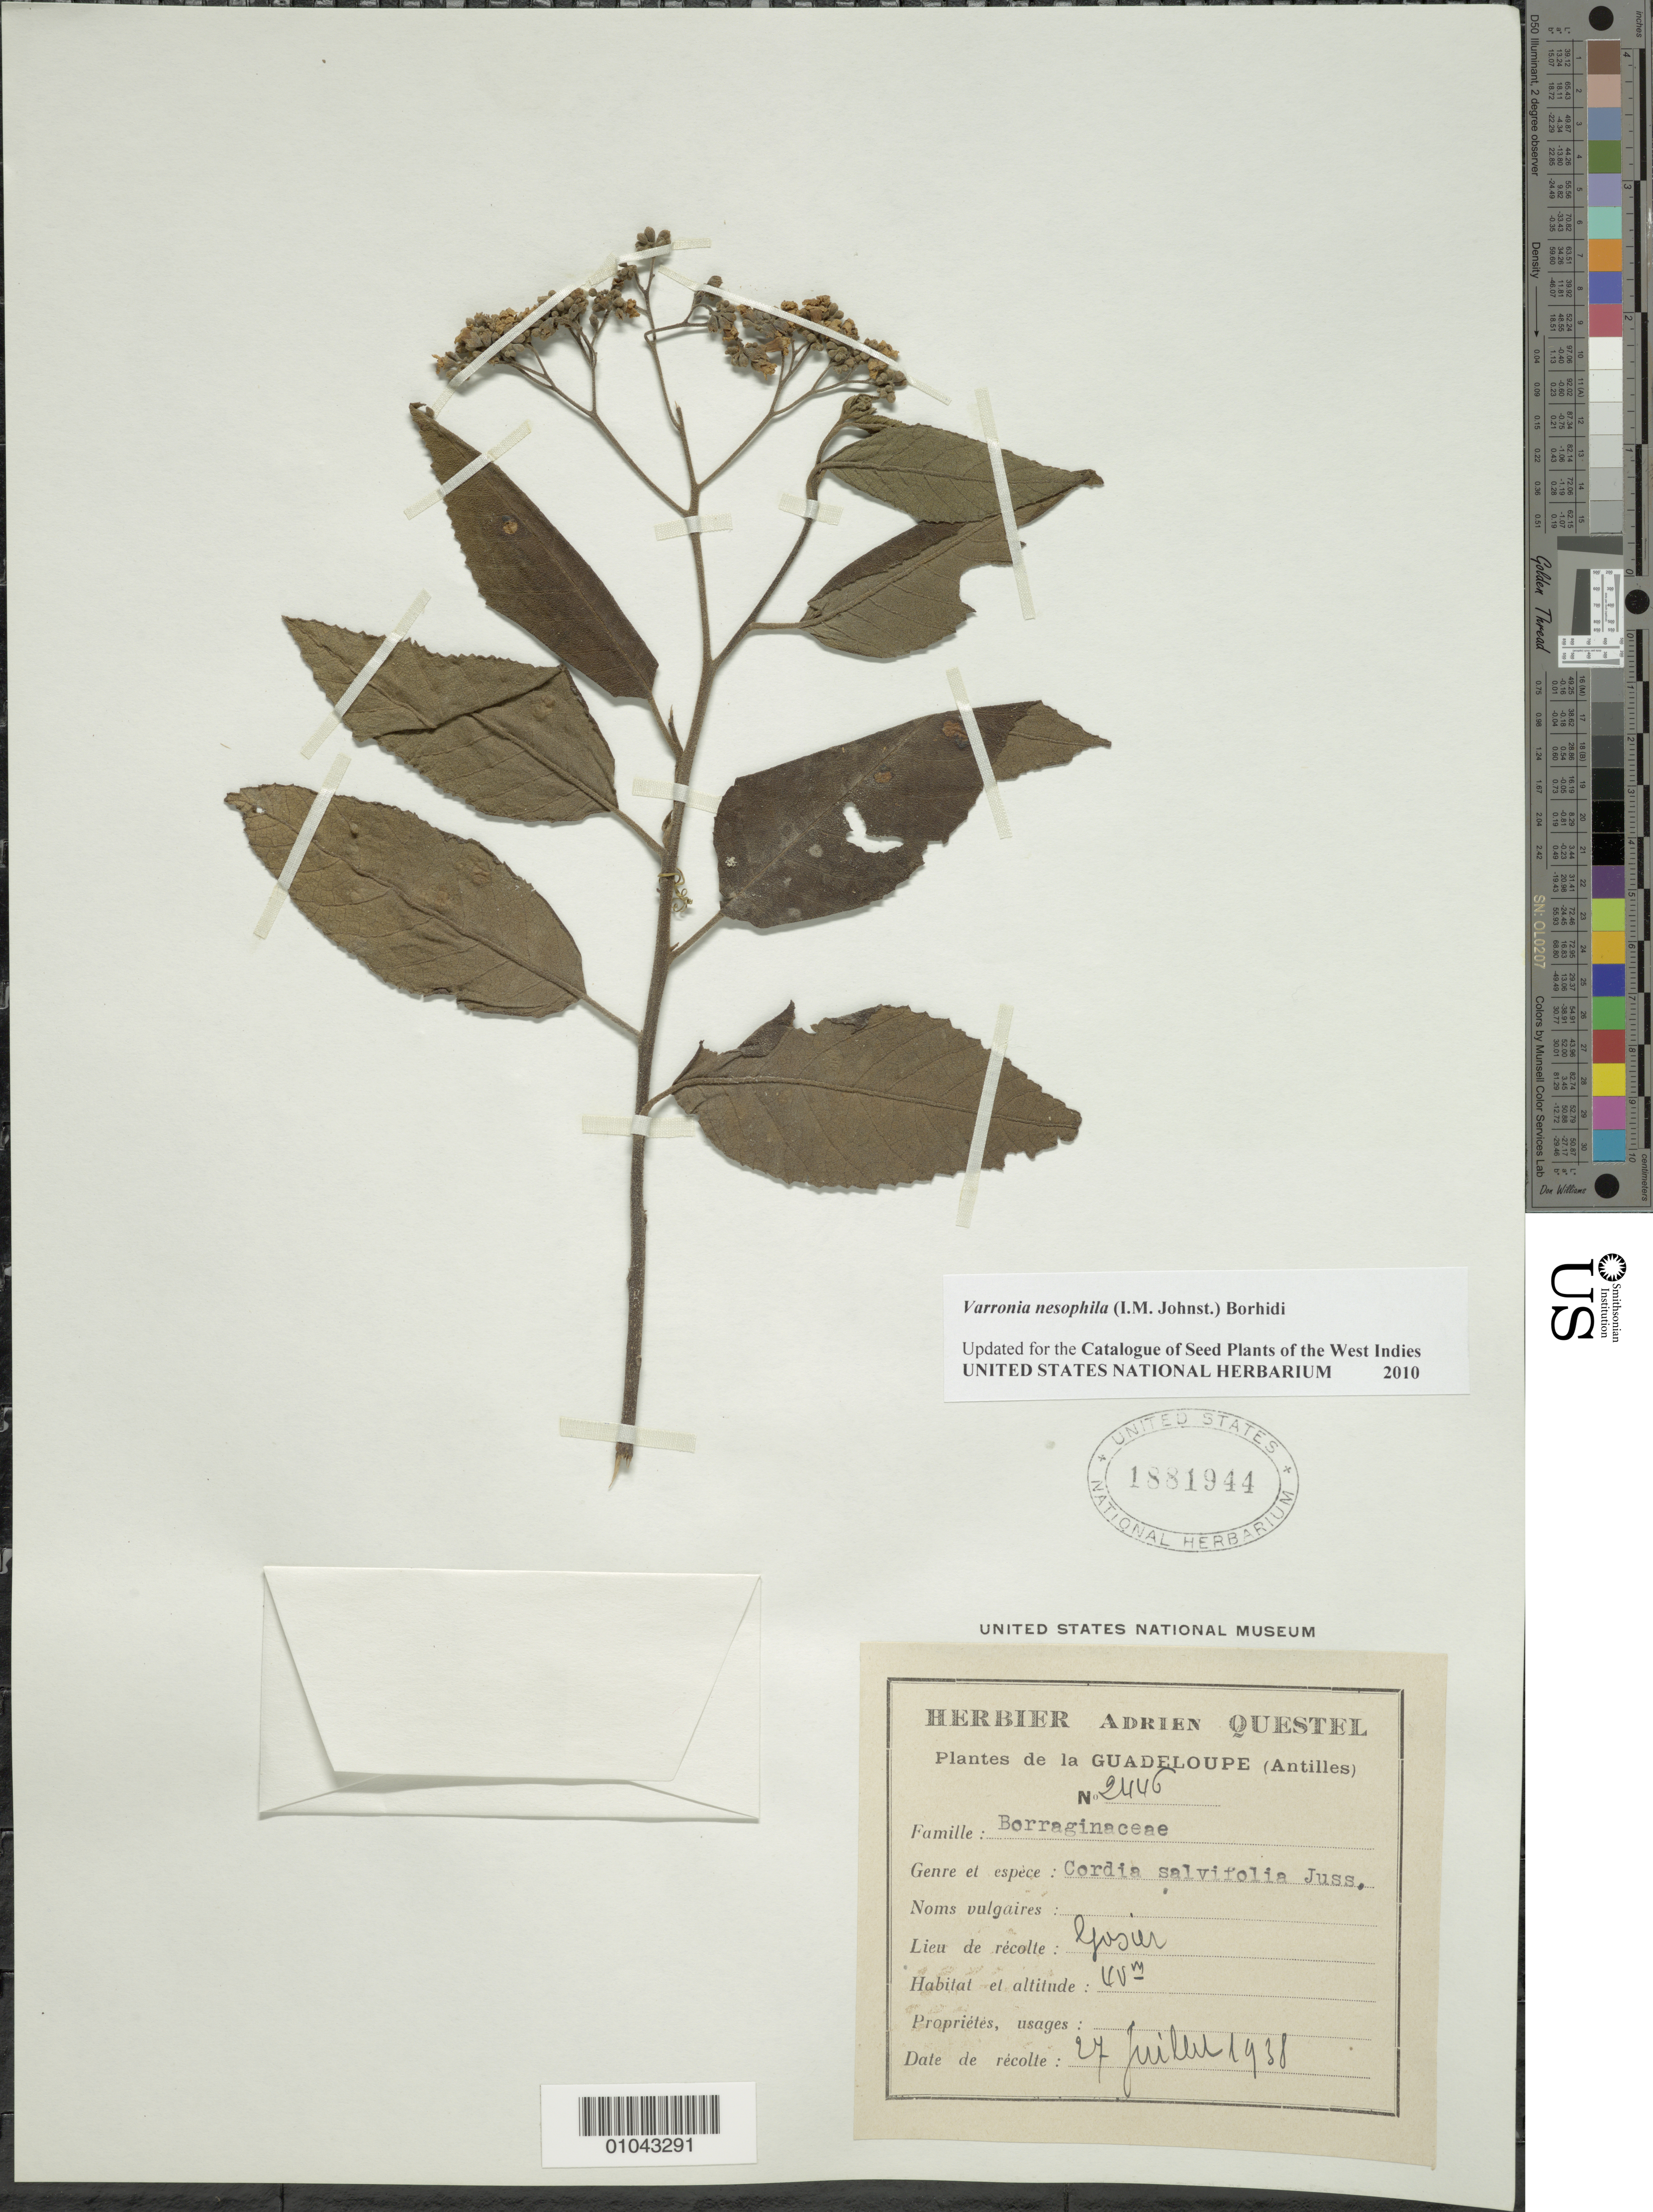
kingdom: Plantae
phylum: Tracheophyta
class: Magnoliopsida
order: Boraginales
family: Cordiaceae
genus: Varronia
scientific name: Varronia nesophila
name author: (I.M. Johnst.) Borhidi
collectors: A. Questel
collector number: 2446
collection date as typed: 27 Jul 1938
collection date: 1938-07-27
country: Guadeloupe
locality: Gosier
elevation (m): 40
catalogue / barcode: US 1881944